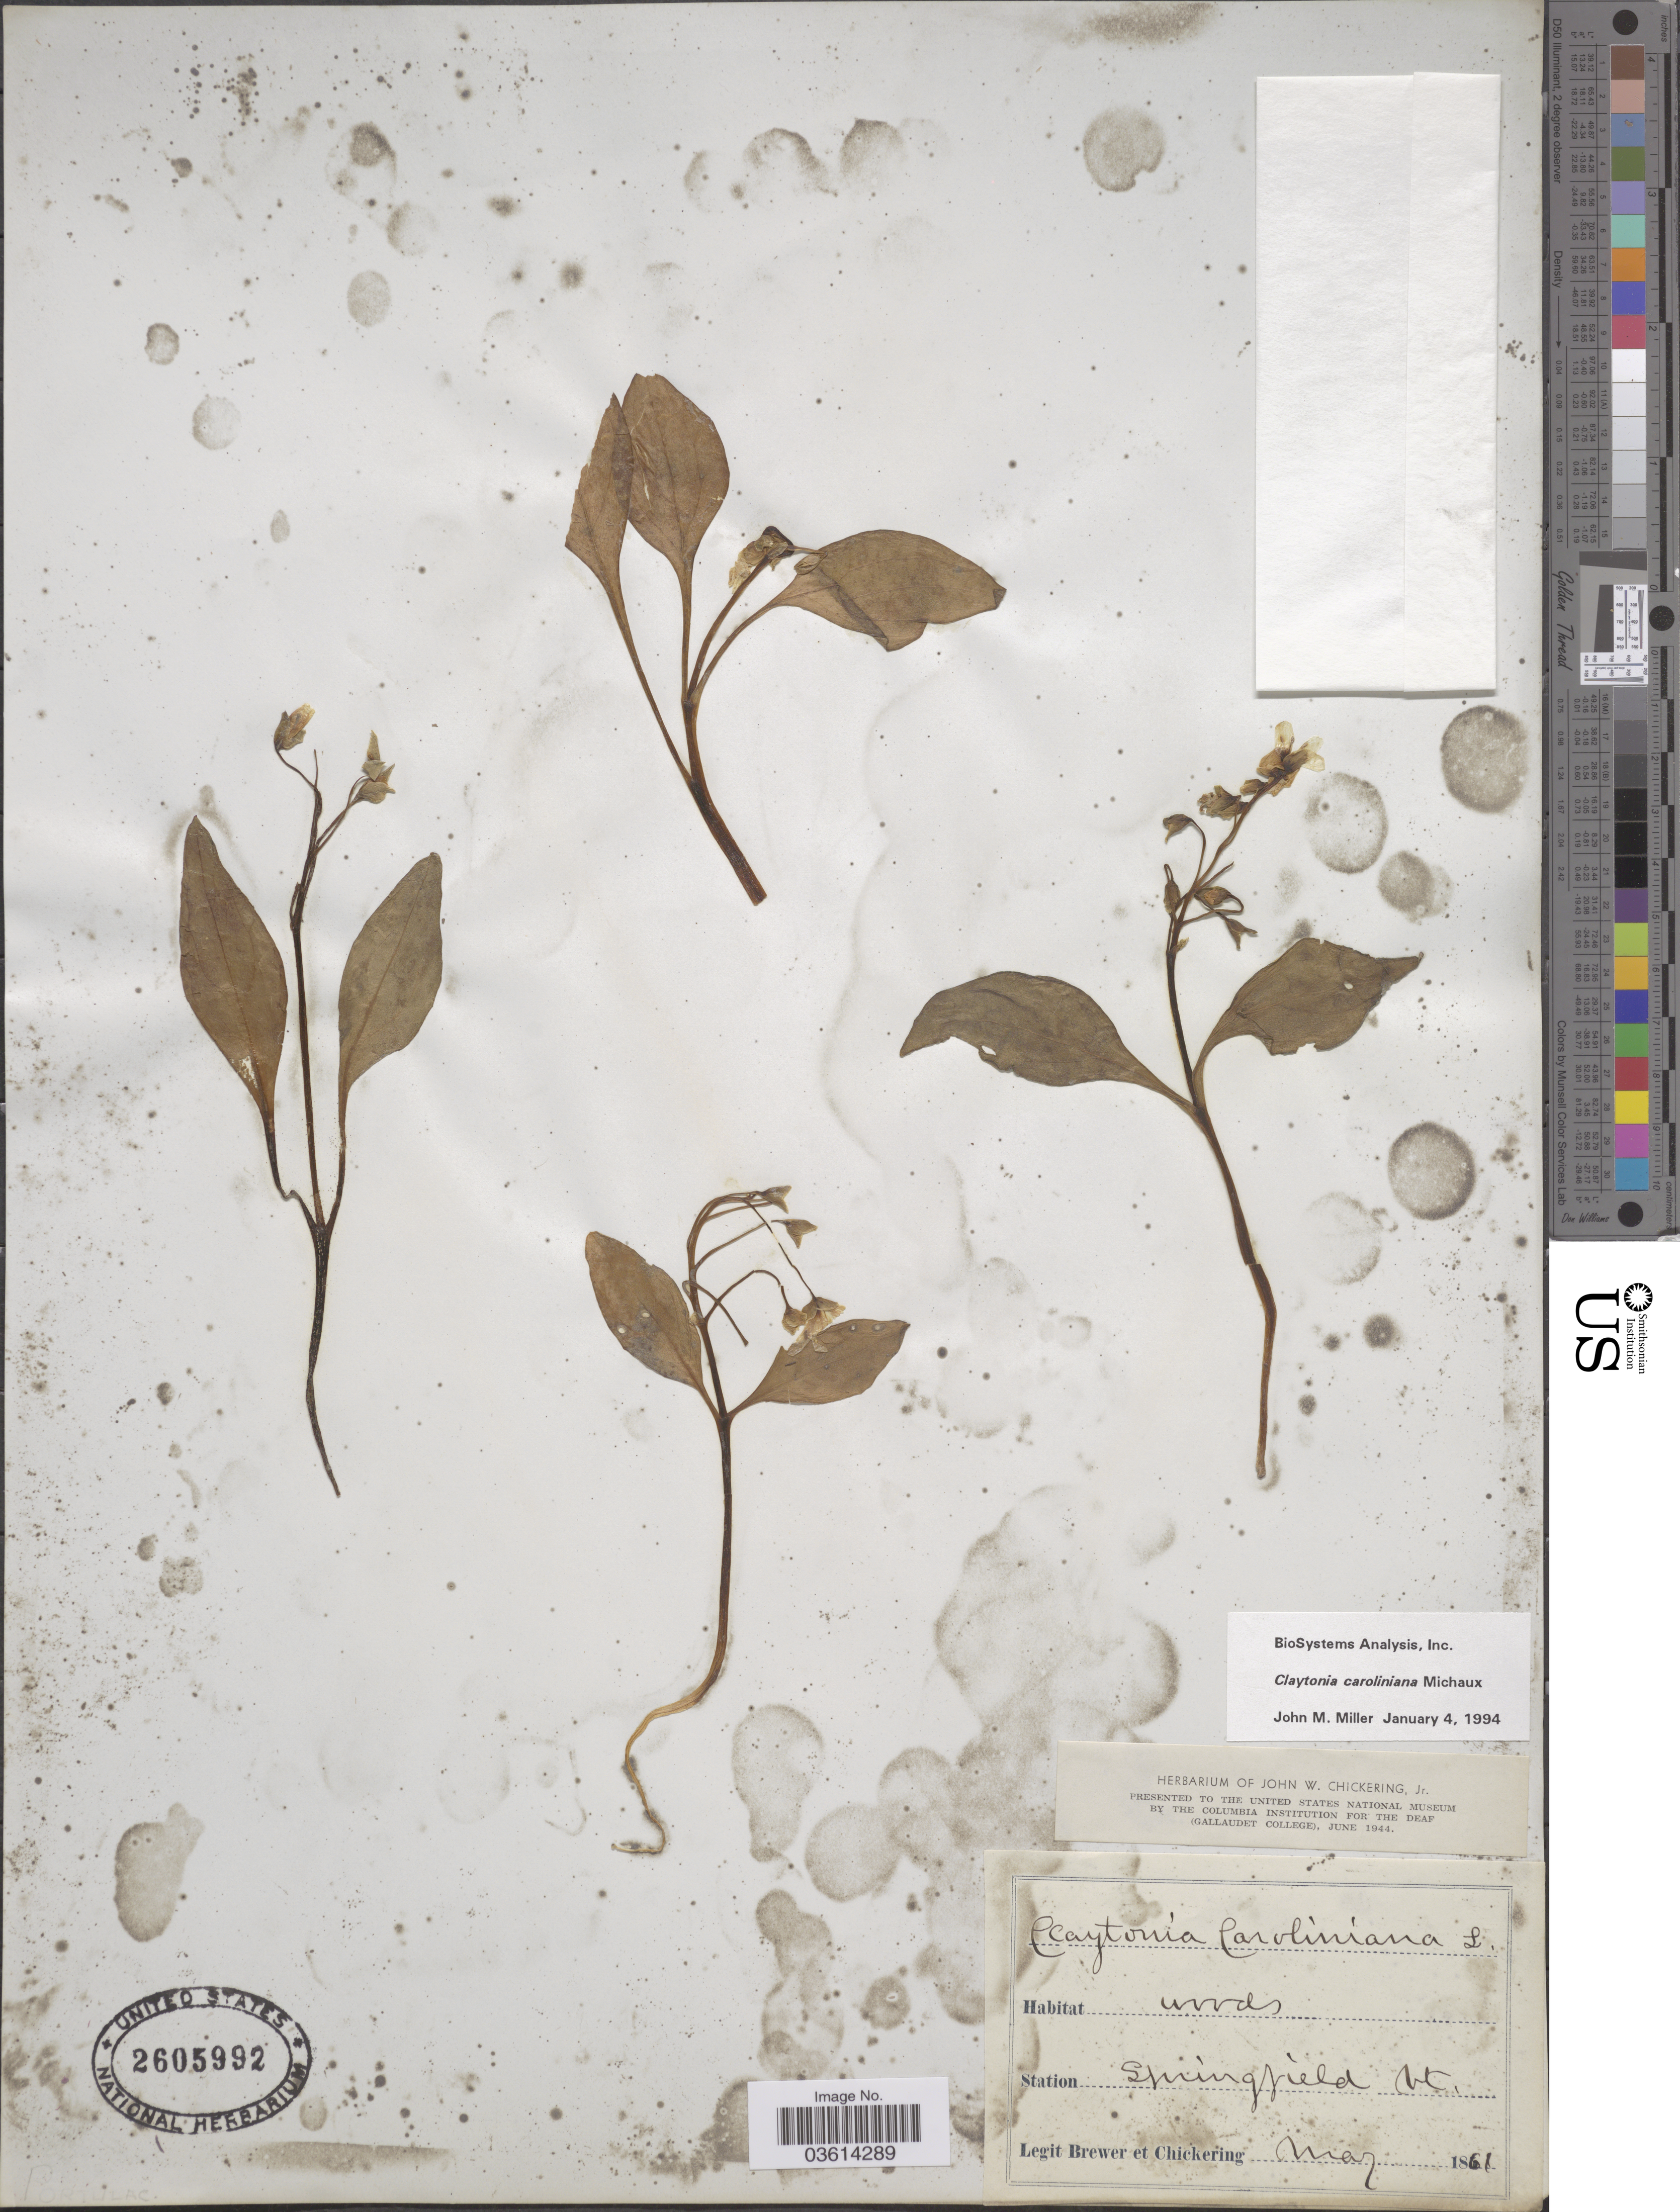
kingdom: Plantae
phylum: Tracheophyta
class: Magnoliopsida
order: Caryophyllales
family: Montiaceae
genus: Claytonia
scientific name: Claytonia caroliniana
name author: Michx.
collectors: -. Brewer & J. Chickering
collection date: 1861-05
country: United States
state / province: Vermont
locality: Springfield.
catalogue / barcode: US 2605992